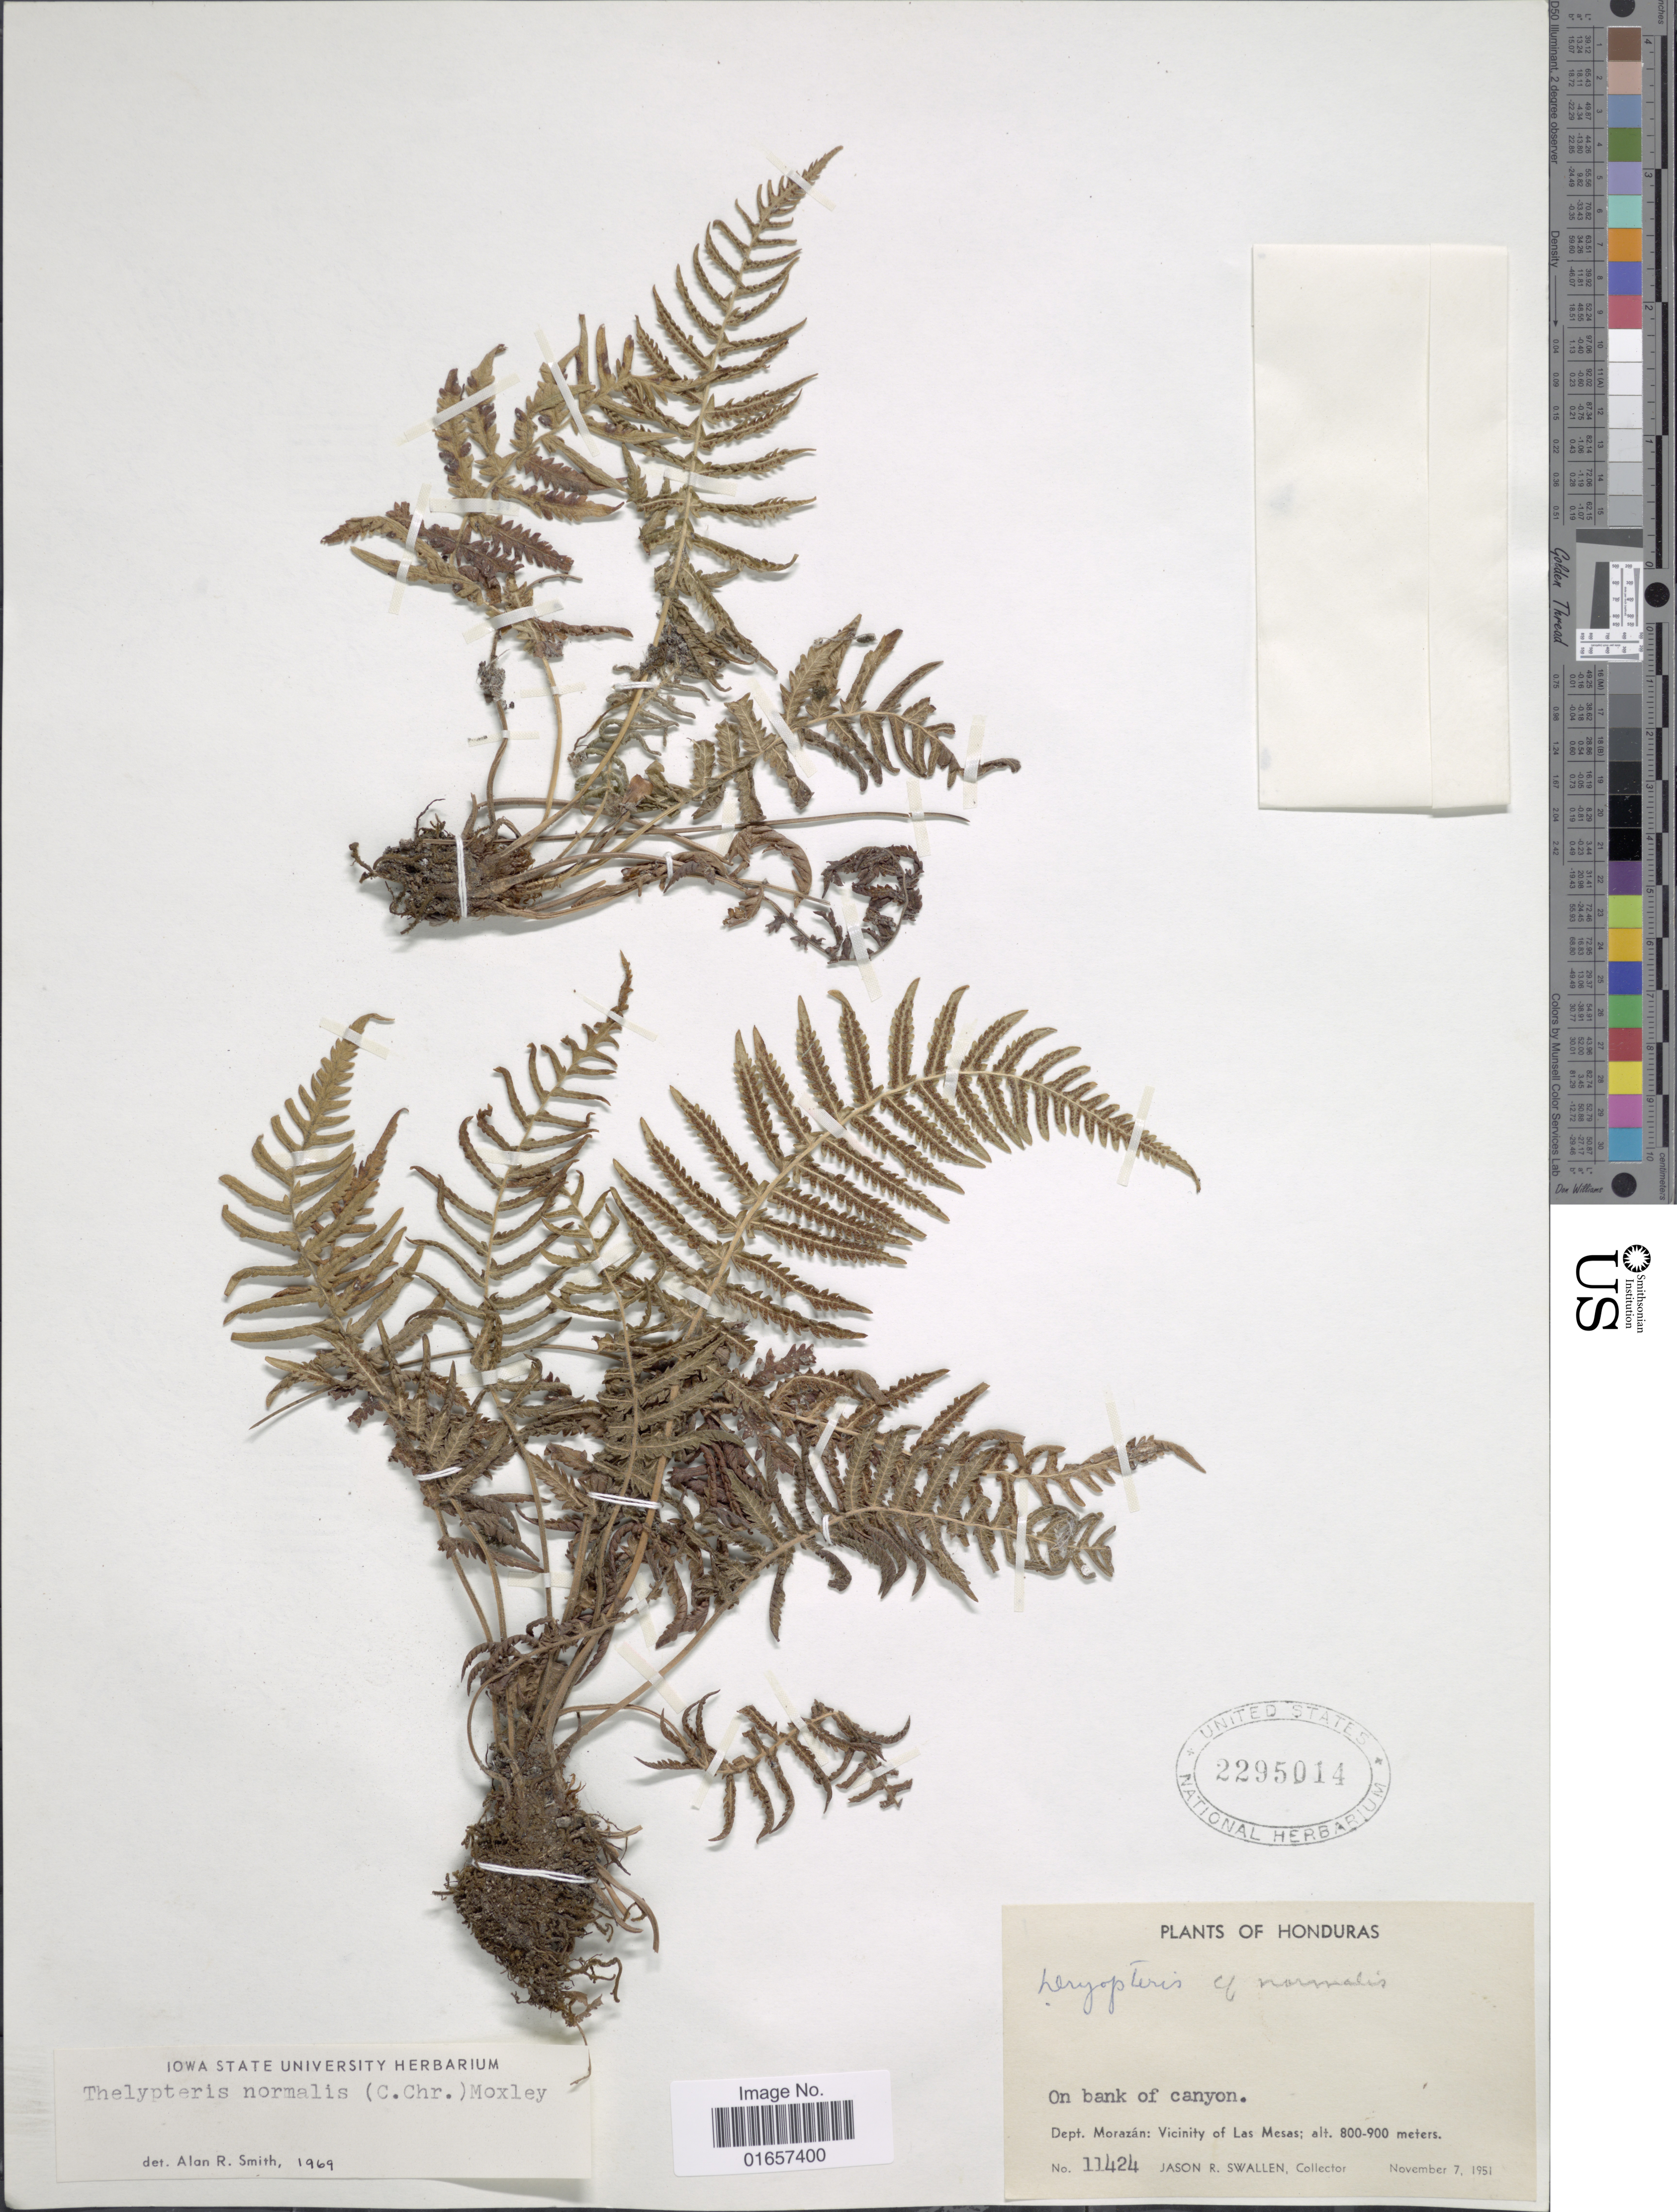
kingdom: Plantae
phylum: Tracheophyta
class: Polypodiopsida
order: Polypodiales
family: Thelypteridaceae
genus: Christella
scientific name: Christella kunthii comb. ined.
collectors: J. R. Swallen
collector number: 11424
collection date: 1951-11-07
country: Honduras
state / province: Fco. Morazán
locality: Honduras, on bank of canyon, dept. Morazán: vicinity of Las Mesas.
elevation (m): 800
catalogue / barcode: US 2295014